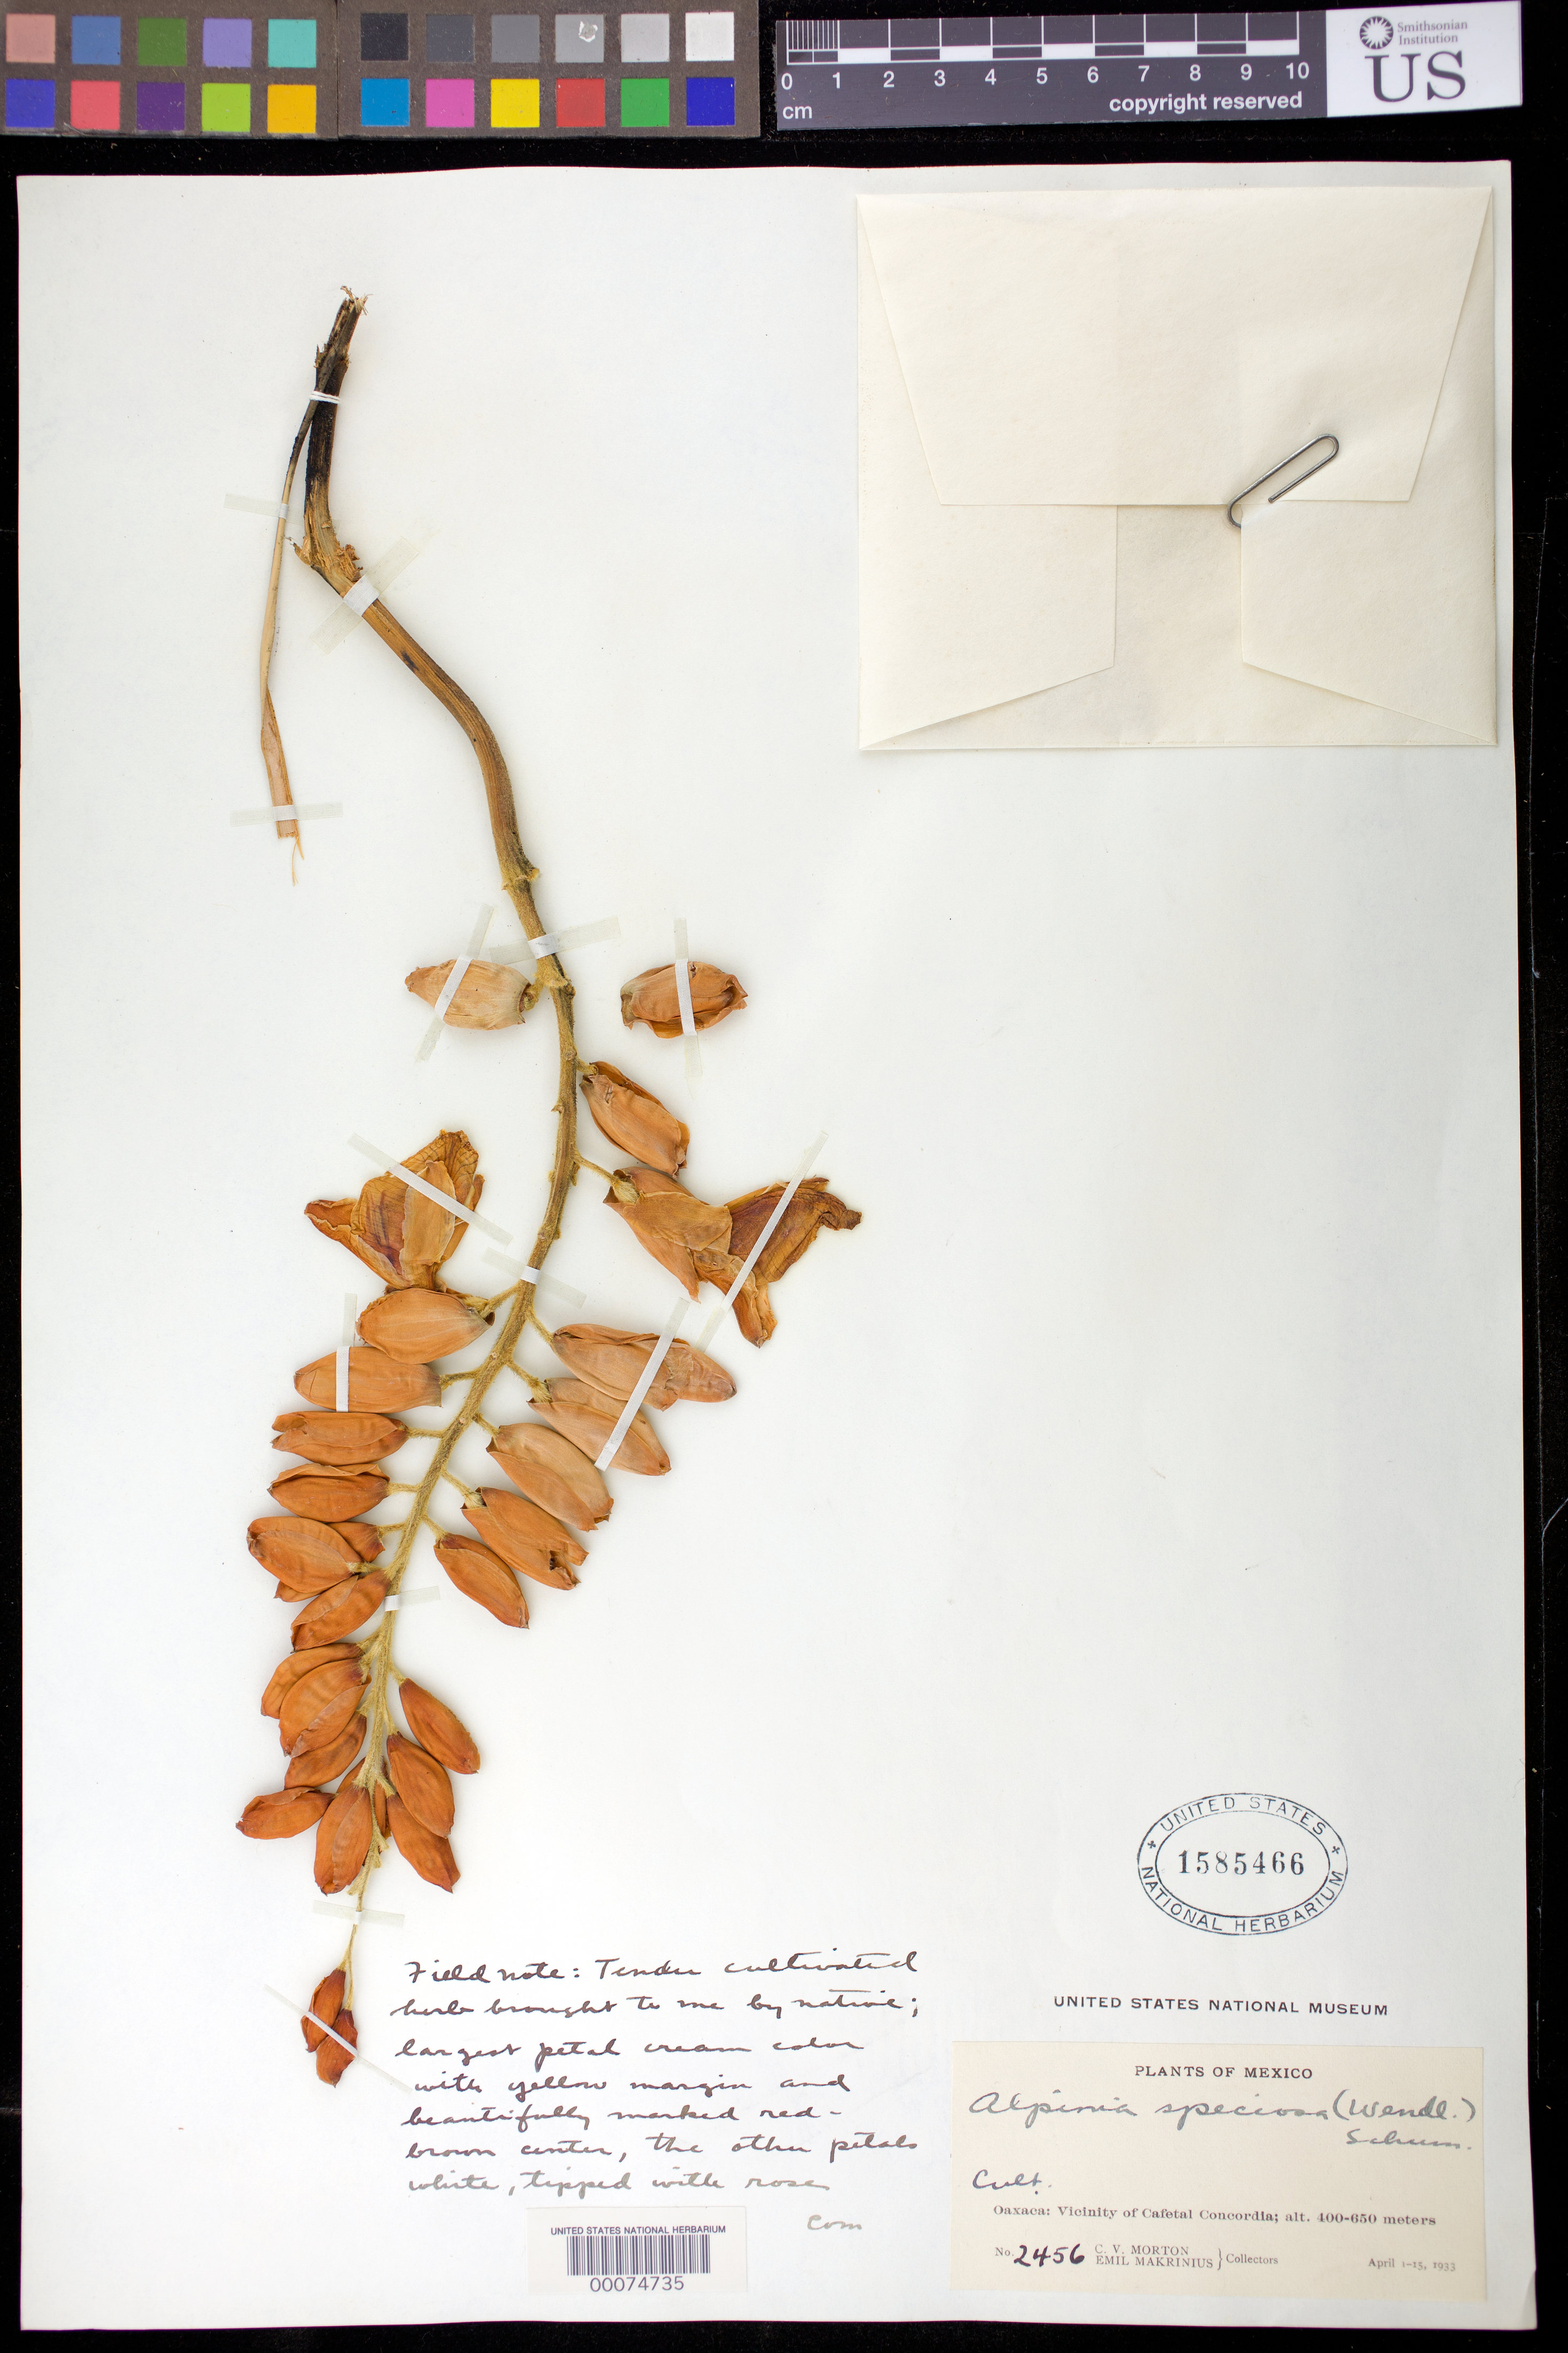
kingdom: Plantae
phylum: Tracheophyta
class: Liliopsida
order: Zingiberales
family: Zingiberaceae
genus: Alpinia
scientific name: Alpinia zerumbet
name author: (Pers.) B.L. Burtt & R.M. Sm.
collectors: C. V. Morton & E. Makrinius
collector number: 2456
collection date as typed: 01 Apr 1933 to 15 Apr 1933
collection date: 1933-04-01/1933-04-15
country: Mexico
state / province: Oaxaca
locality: Vicinity of cafetal concordia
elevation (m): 400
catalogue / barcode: US 1585466